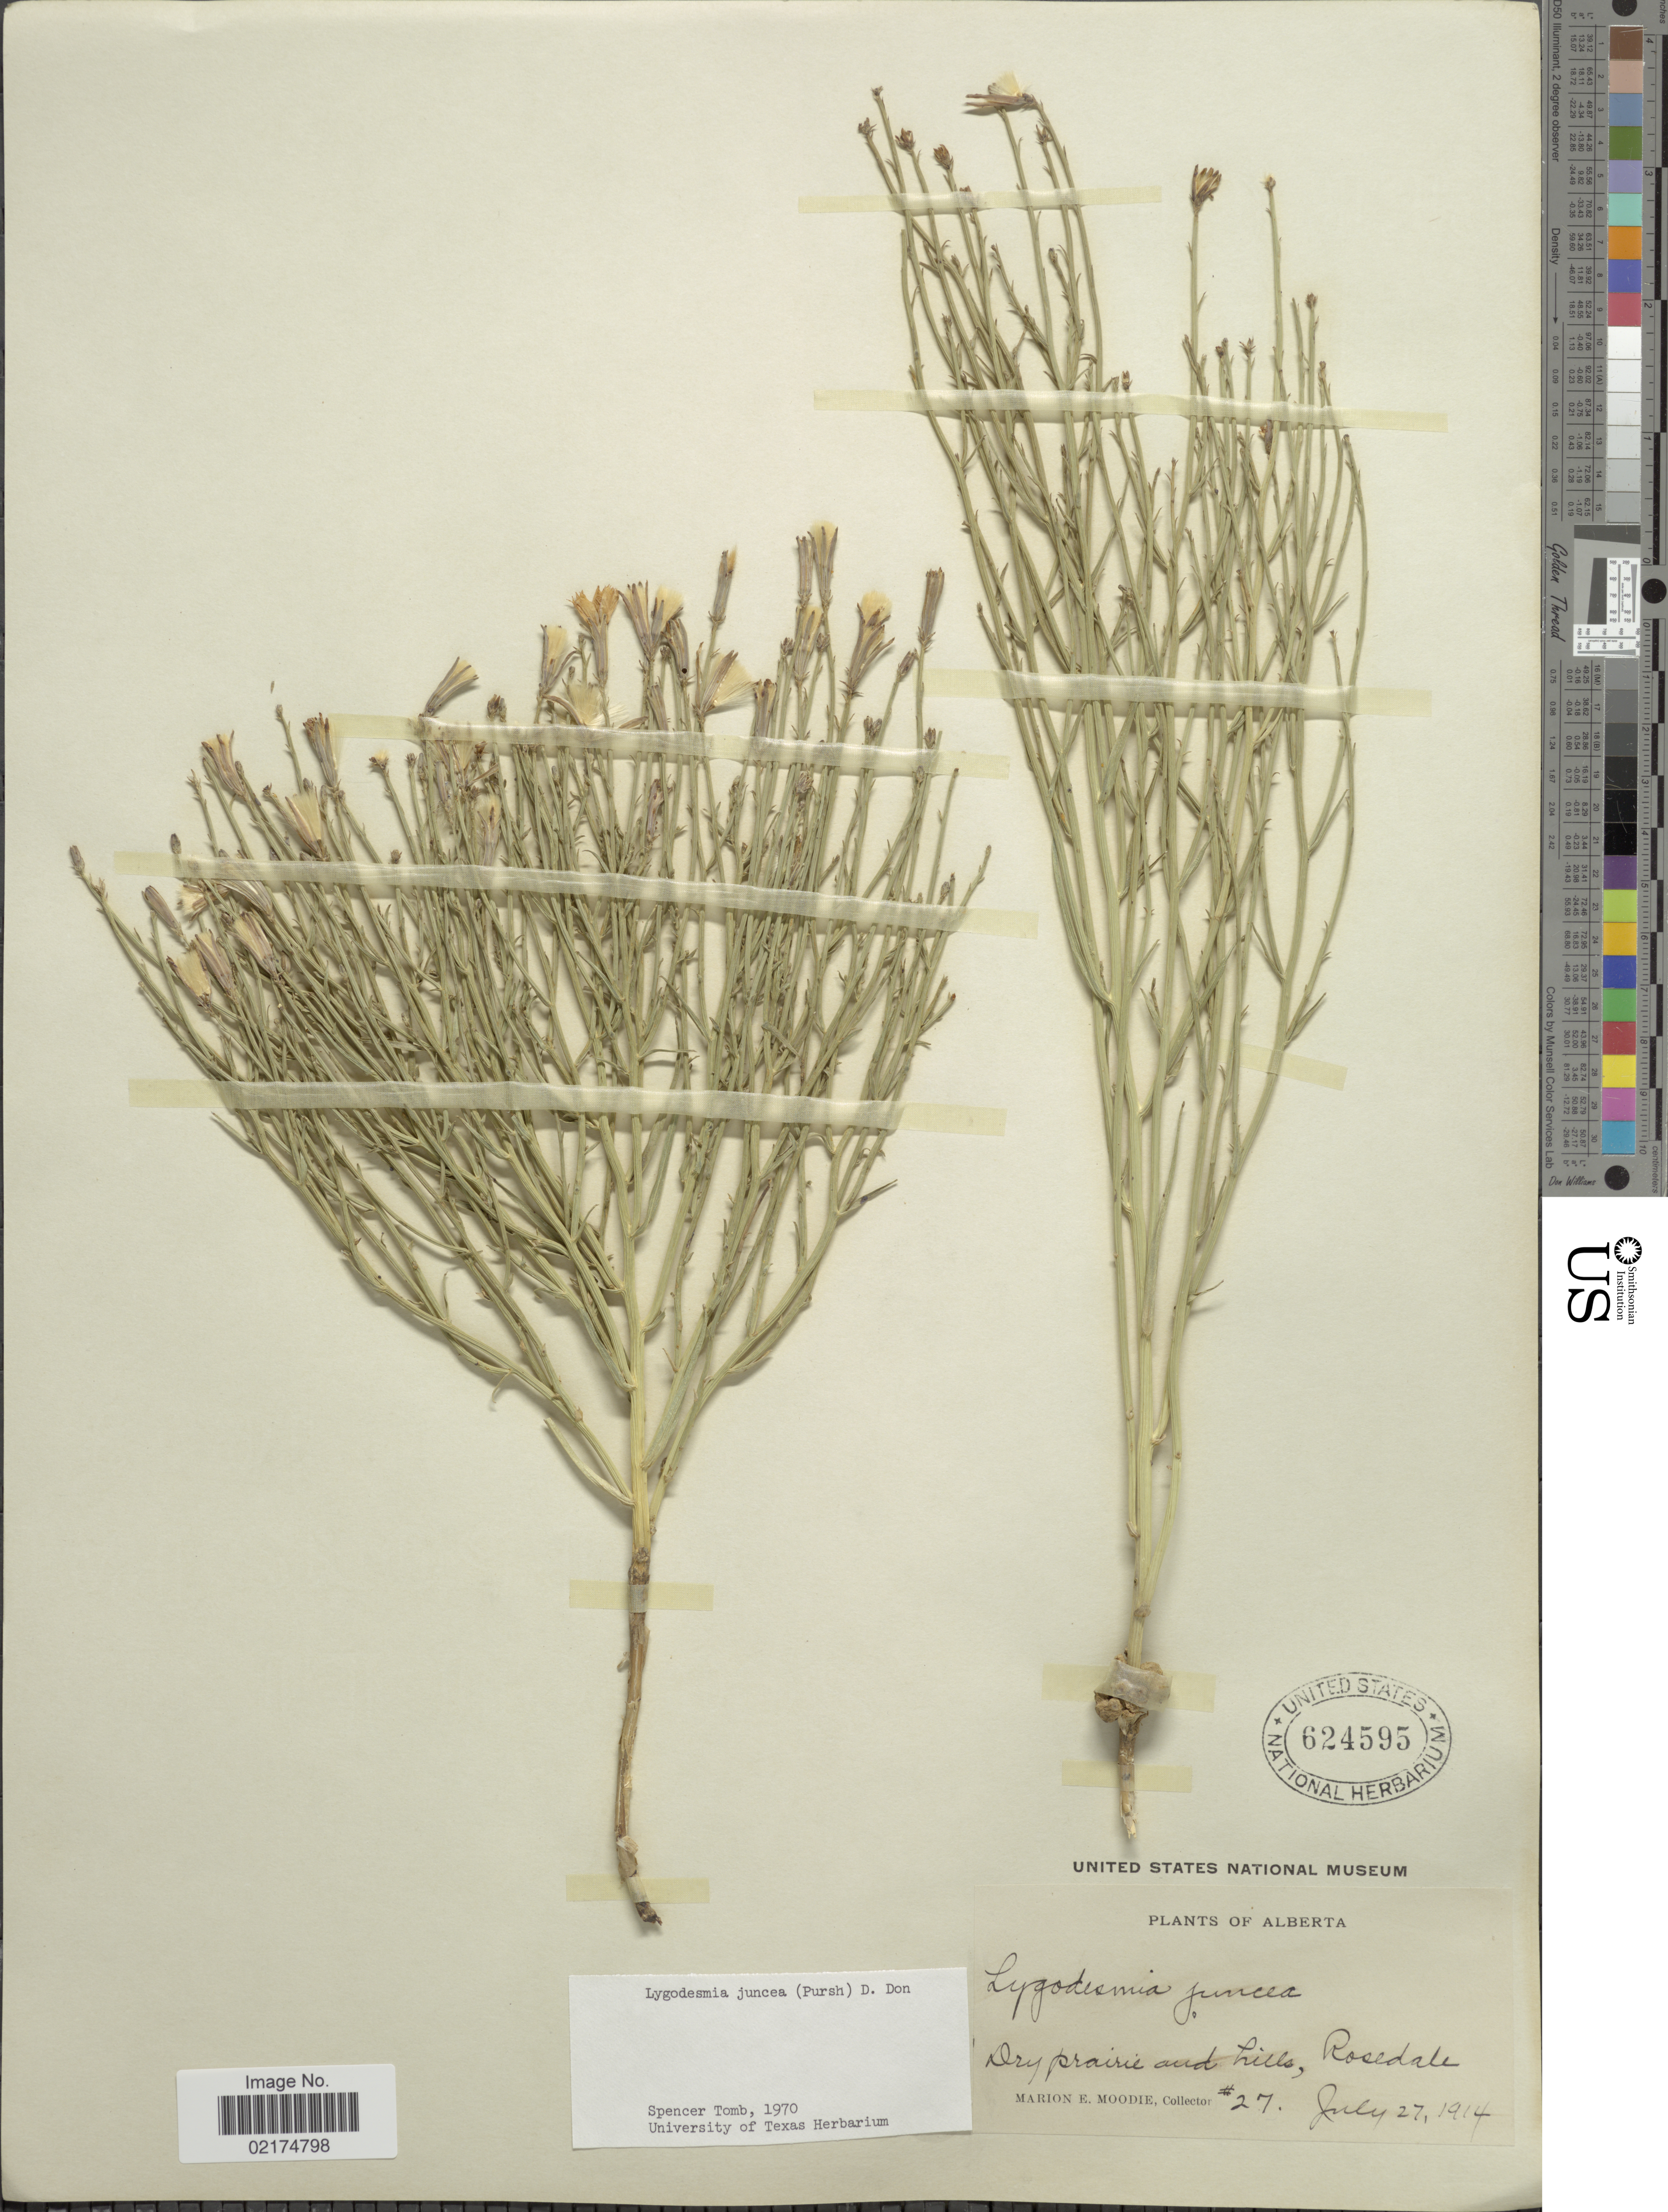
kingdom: Plantae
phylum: Tracheophyta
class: Magnoliopsida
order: Asterales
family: Asteraceae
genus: Lygodesmia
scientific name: Lygodesmia juncea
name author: D. Don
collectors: M. E. Moodie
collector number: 27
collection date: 1914-07-27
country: Canada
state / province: Alberta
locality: Rosedale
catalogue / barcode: US 624595